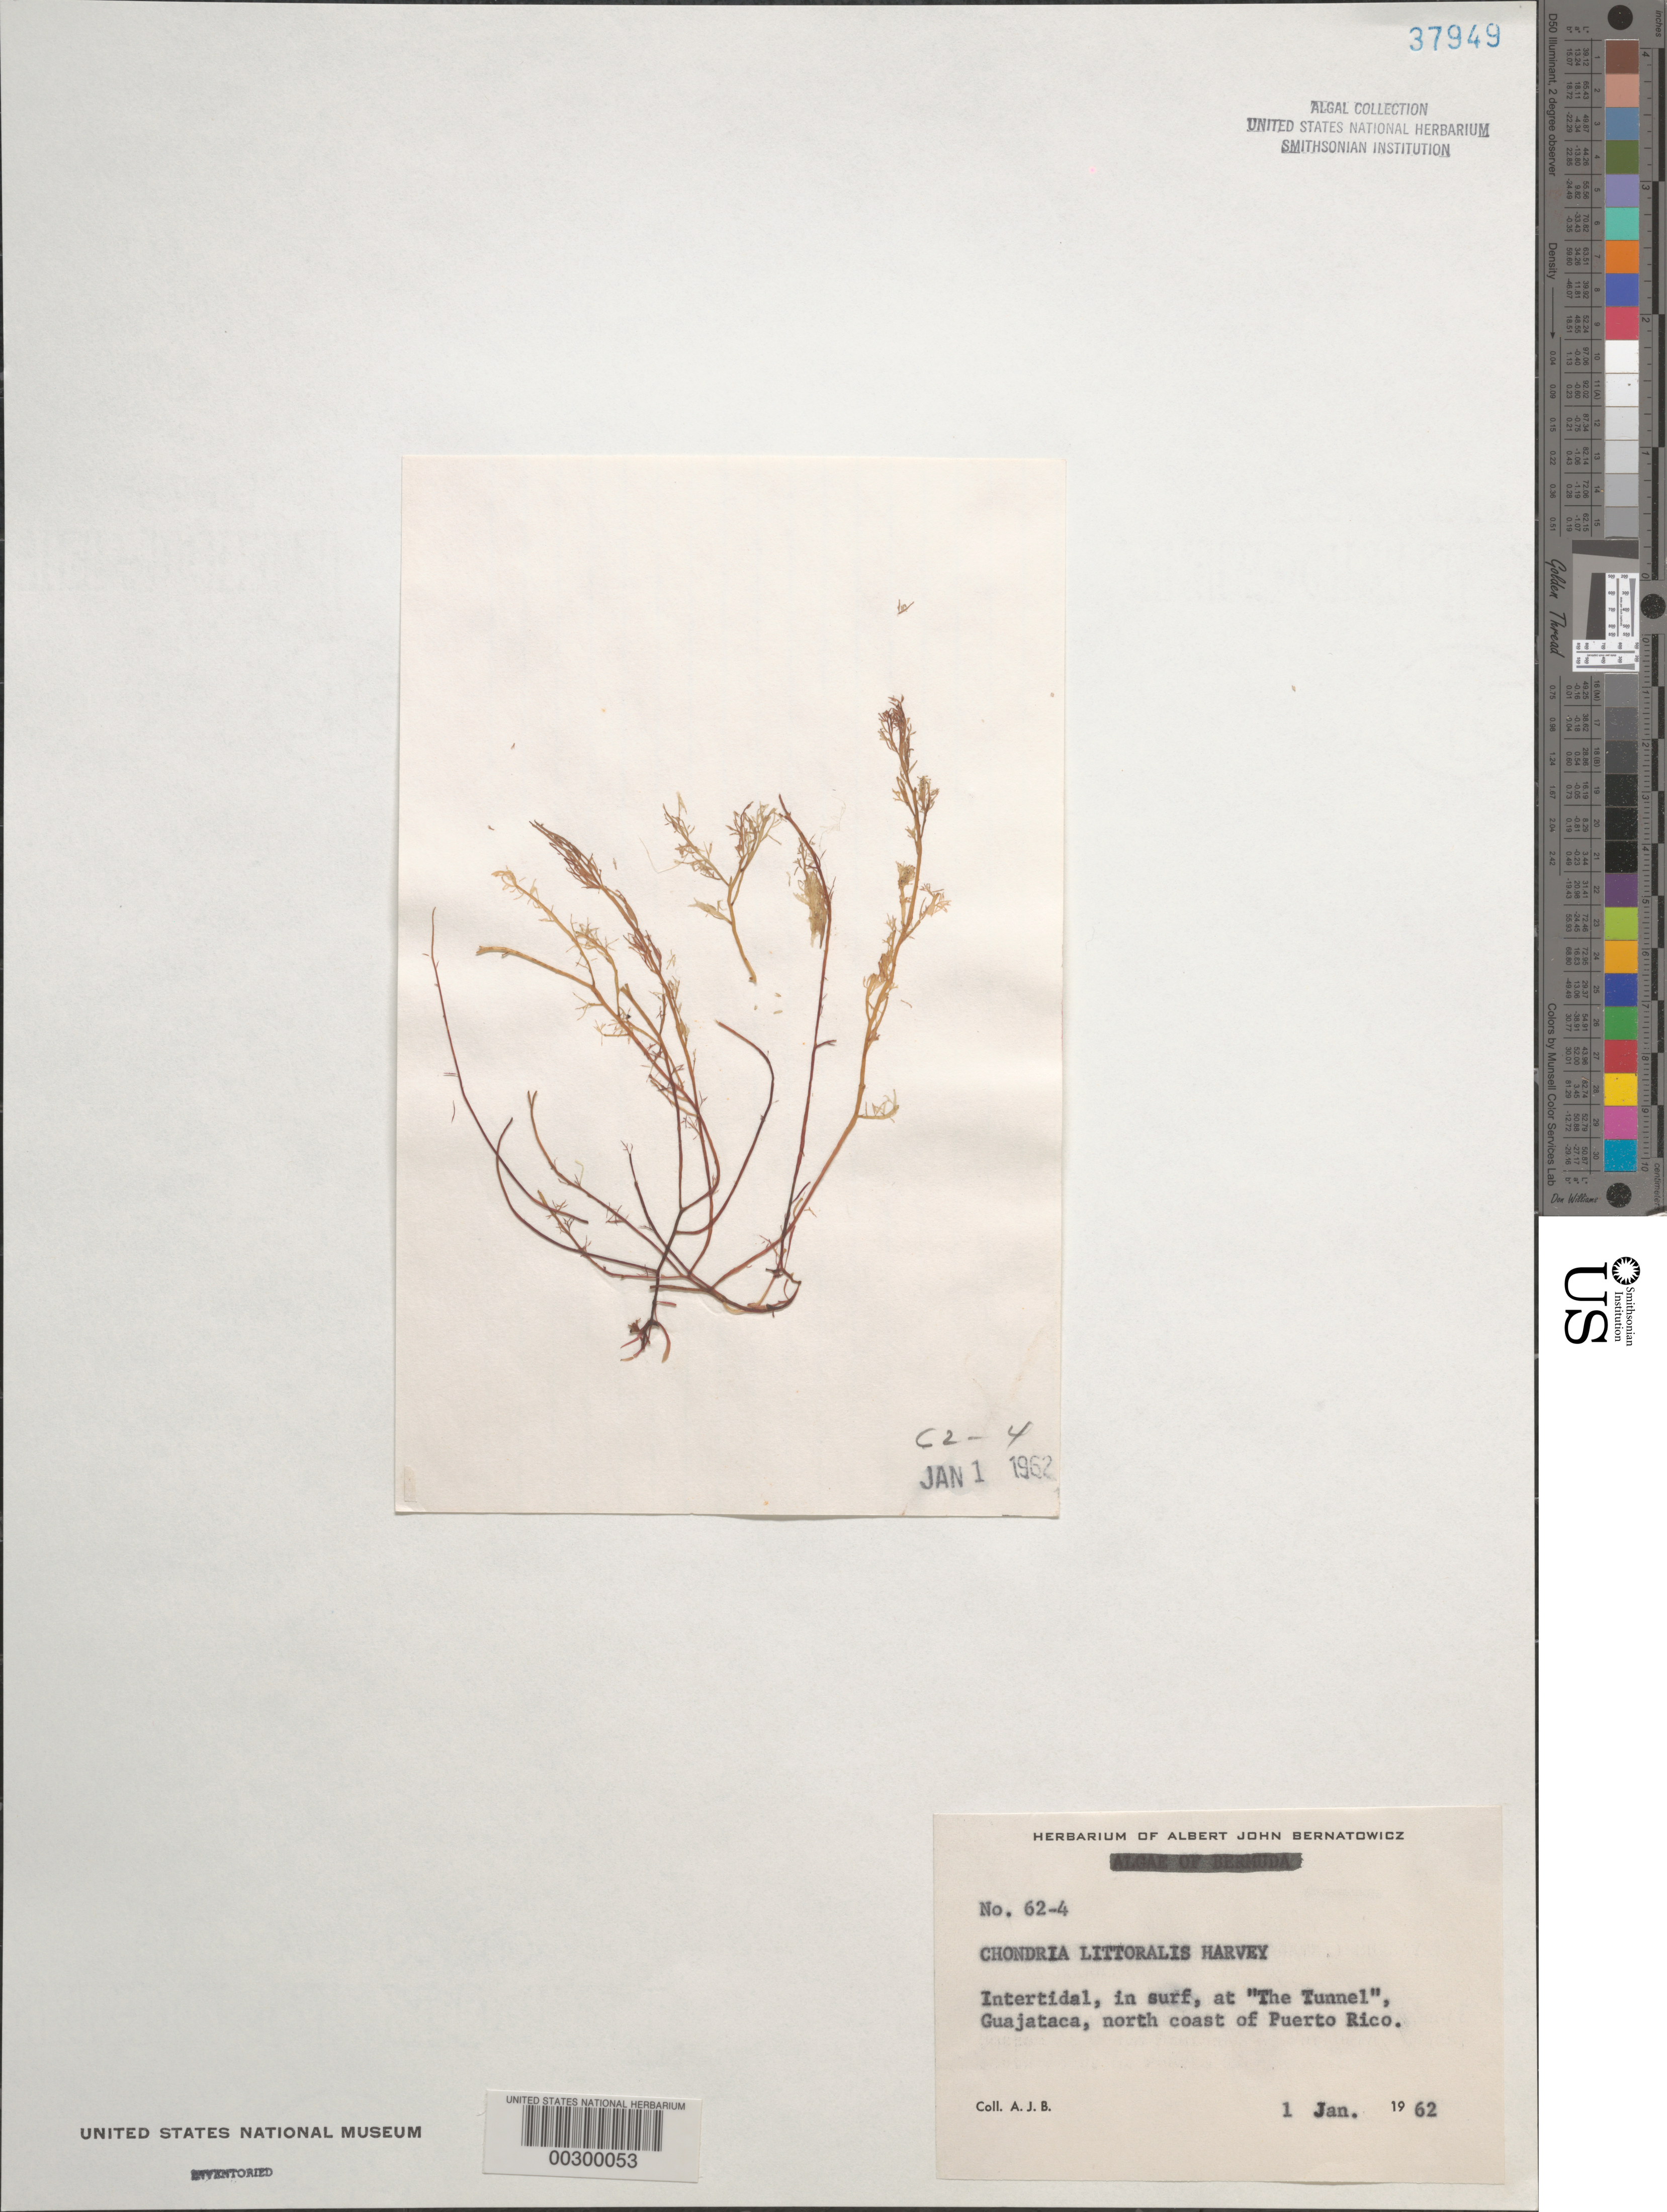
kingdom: Plantae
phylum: Rhodophyta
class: Florideophyceae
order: Ceramiales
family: Rhodomelaceae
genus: Chondria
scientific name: Chondria littoralis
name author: Harv.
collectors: A. Bernatowicz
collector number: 62-4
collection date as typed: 01 Jan 1962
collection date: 1962-01-01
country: Puerto Rico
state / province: Isabela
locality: Guajataca, El Tunel (the Tunnel)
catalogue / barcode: US 37949